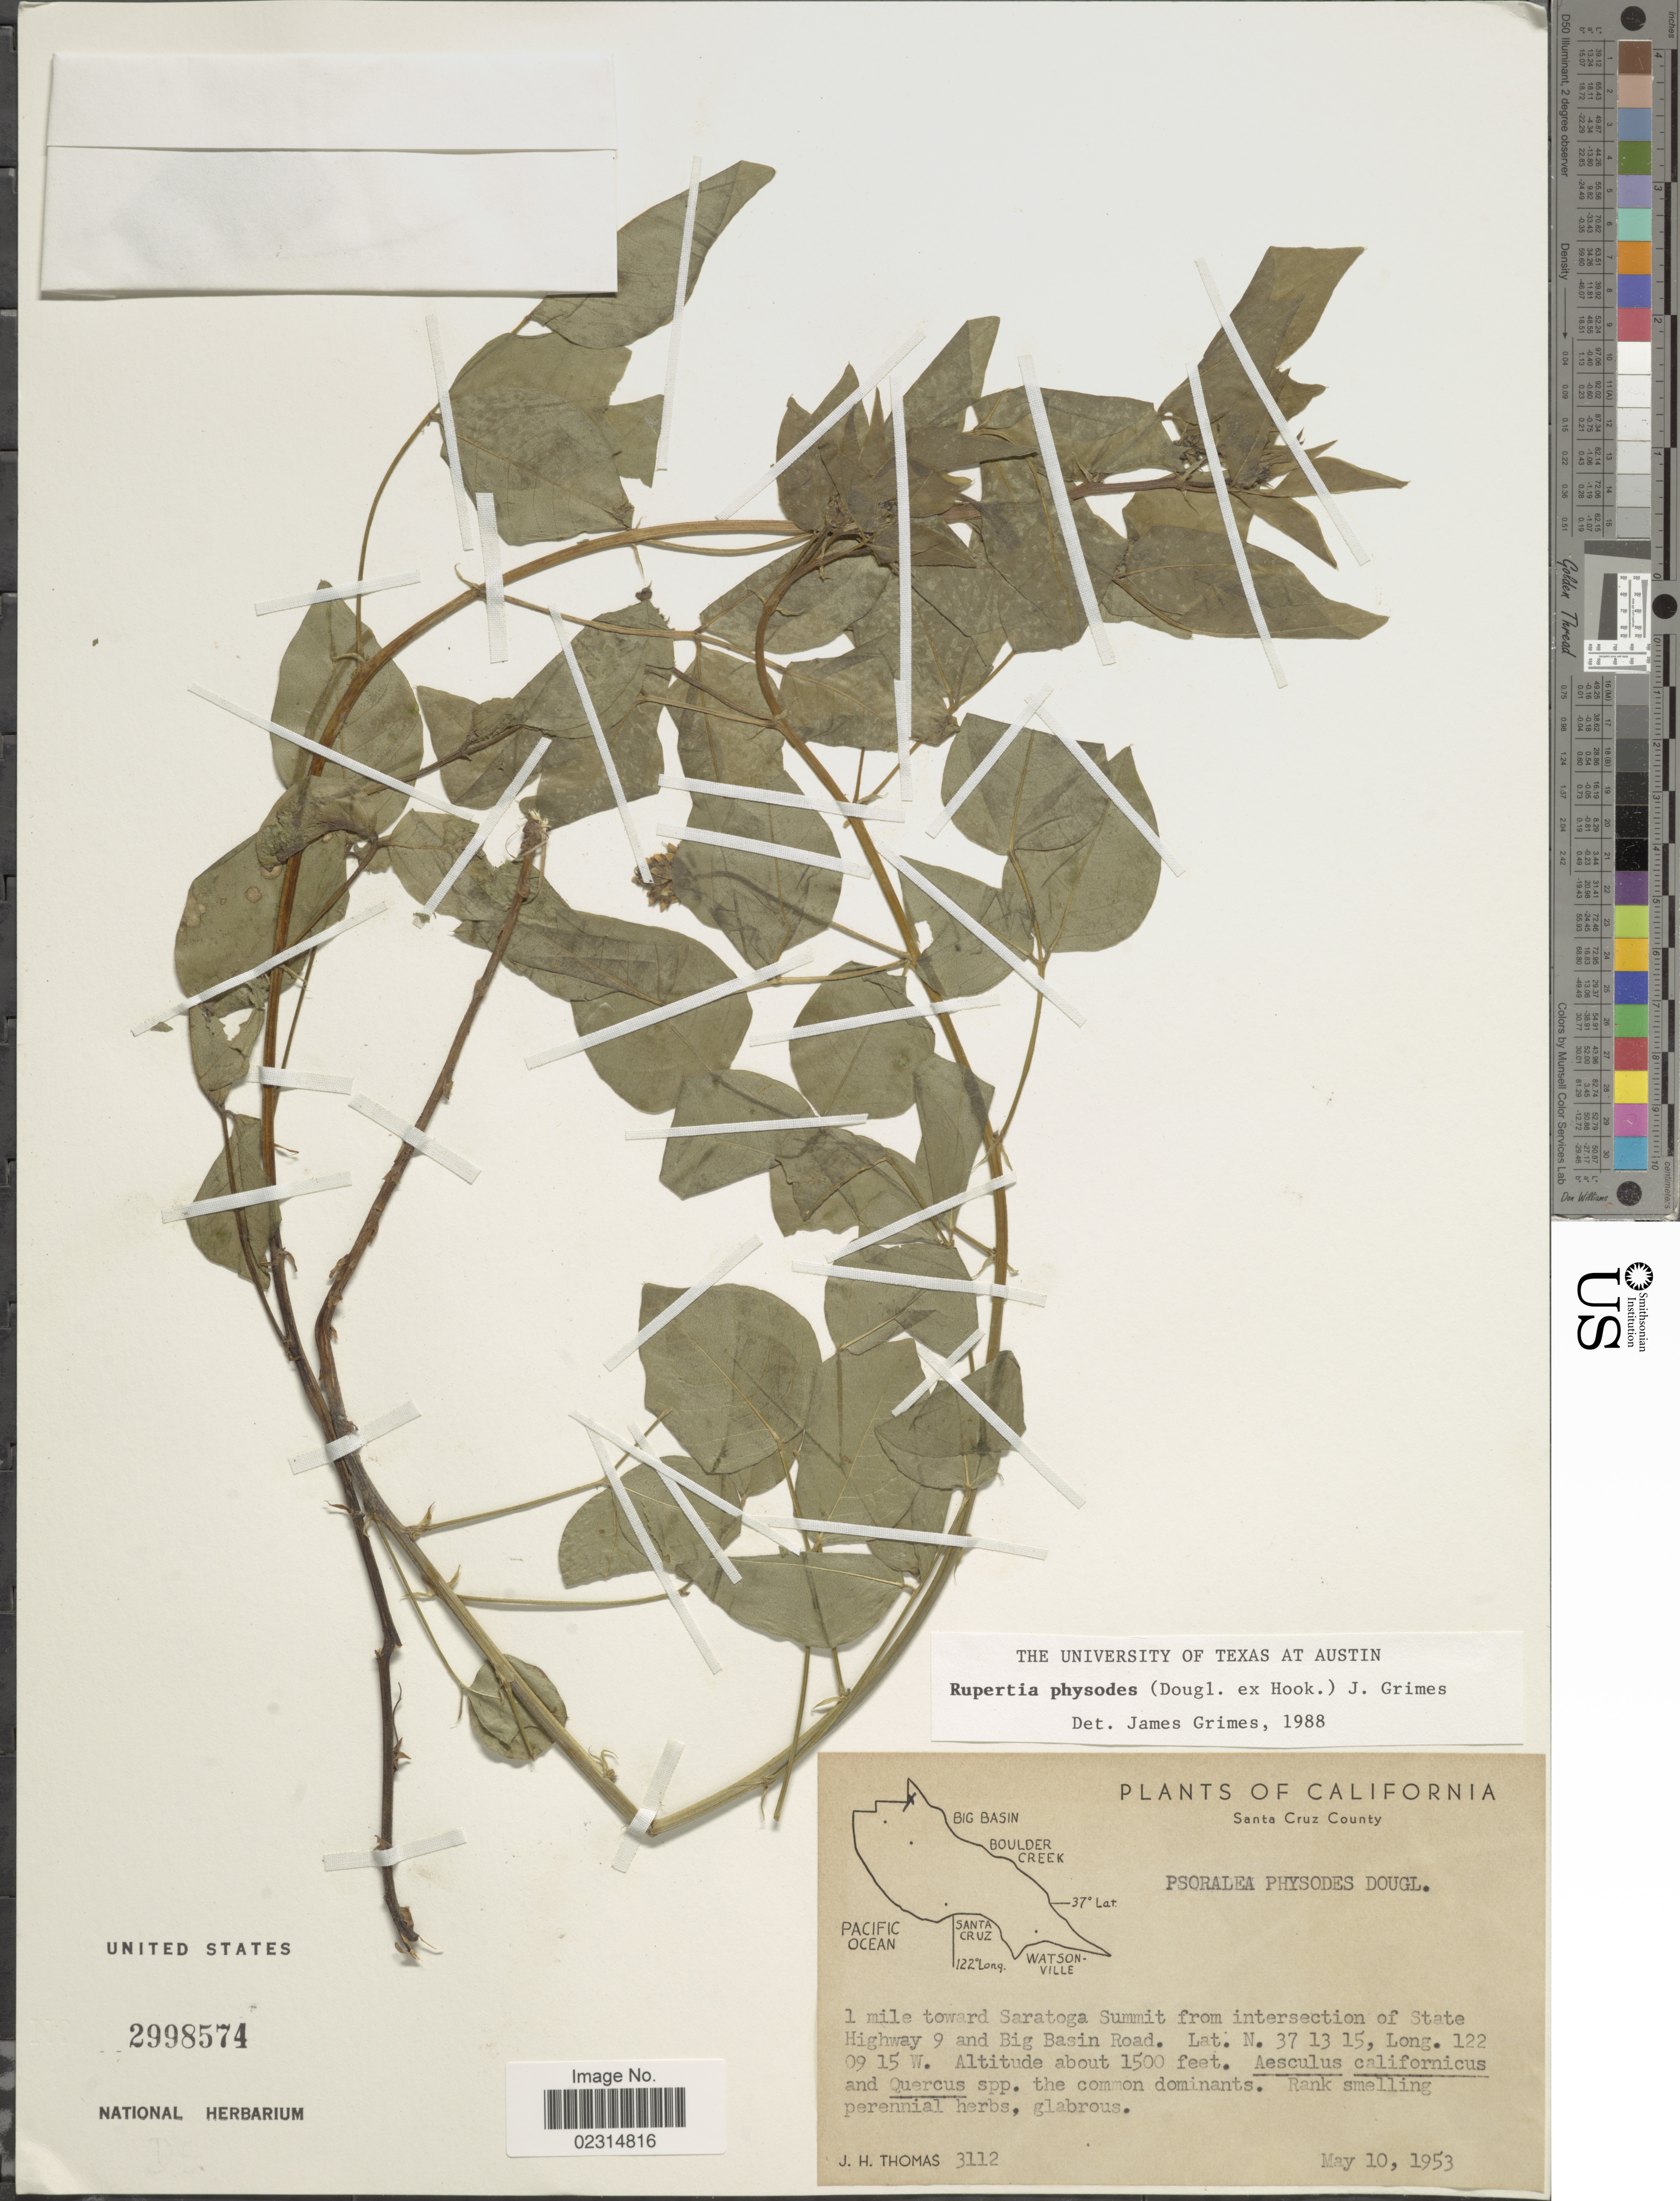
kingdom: Plantae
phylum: Tracheophyta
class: Magnoliopsida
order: Fabales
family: Fabaceae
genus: Pediomelum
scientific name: Pediomelum physodes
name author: (Douglas ex Hook.) J.W. Grimes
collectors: J. H. Thomas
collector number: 3112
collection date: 1953-05-10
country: United States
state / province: California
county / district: Santa Cruz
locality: Santa Cruz County, 1 mile toward Saratoga Summit from intersection of State Highway 9 and Big Basin Road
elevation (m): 457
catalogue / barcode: US 2998574